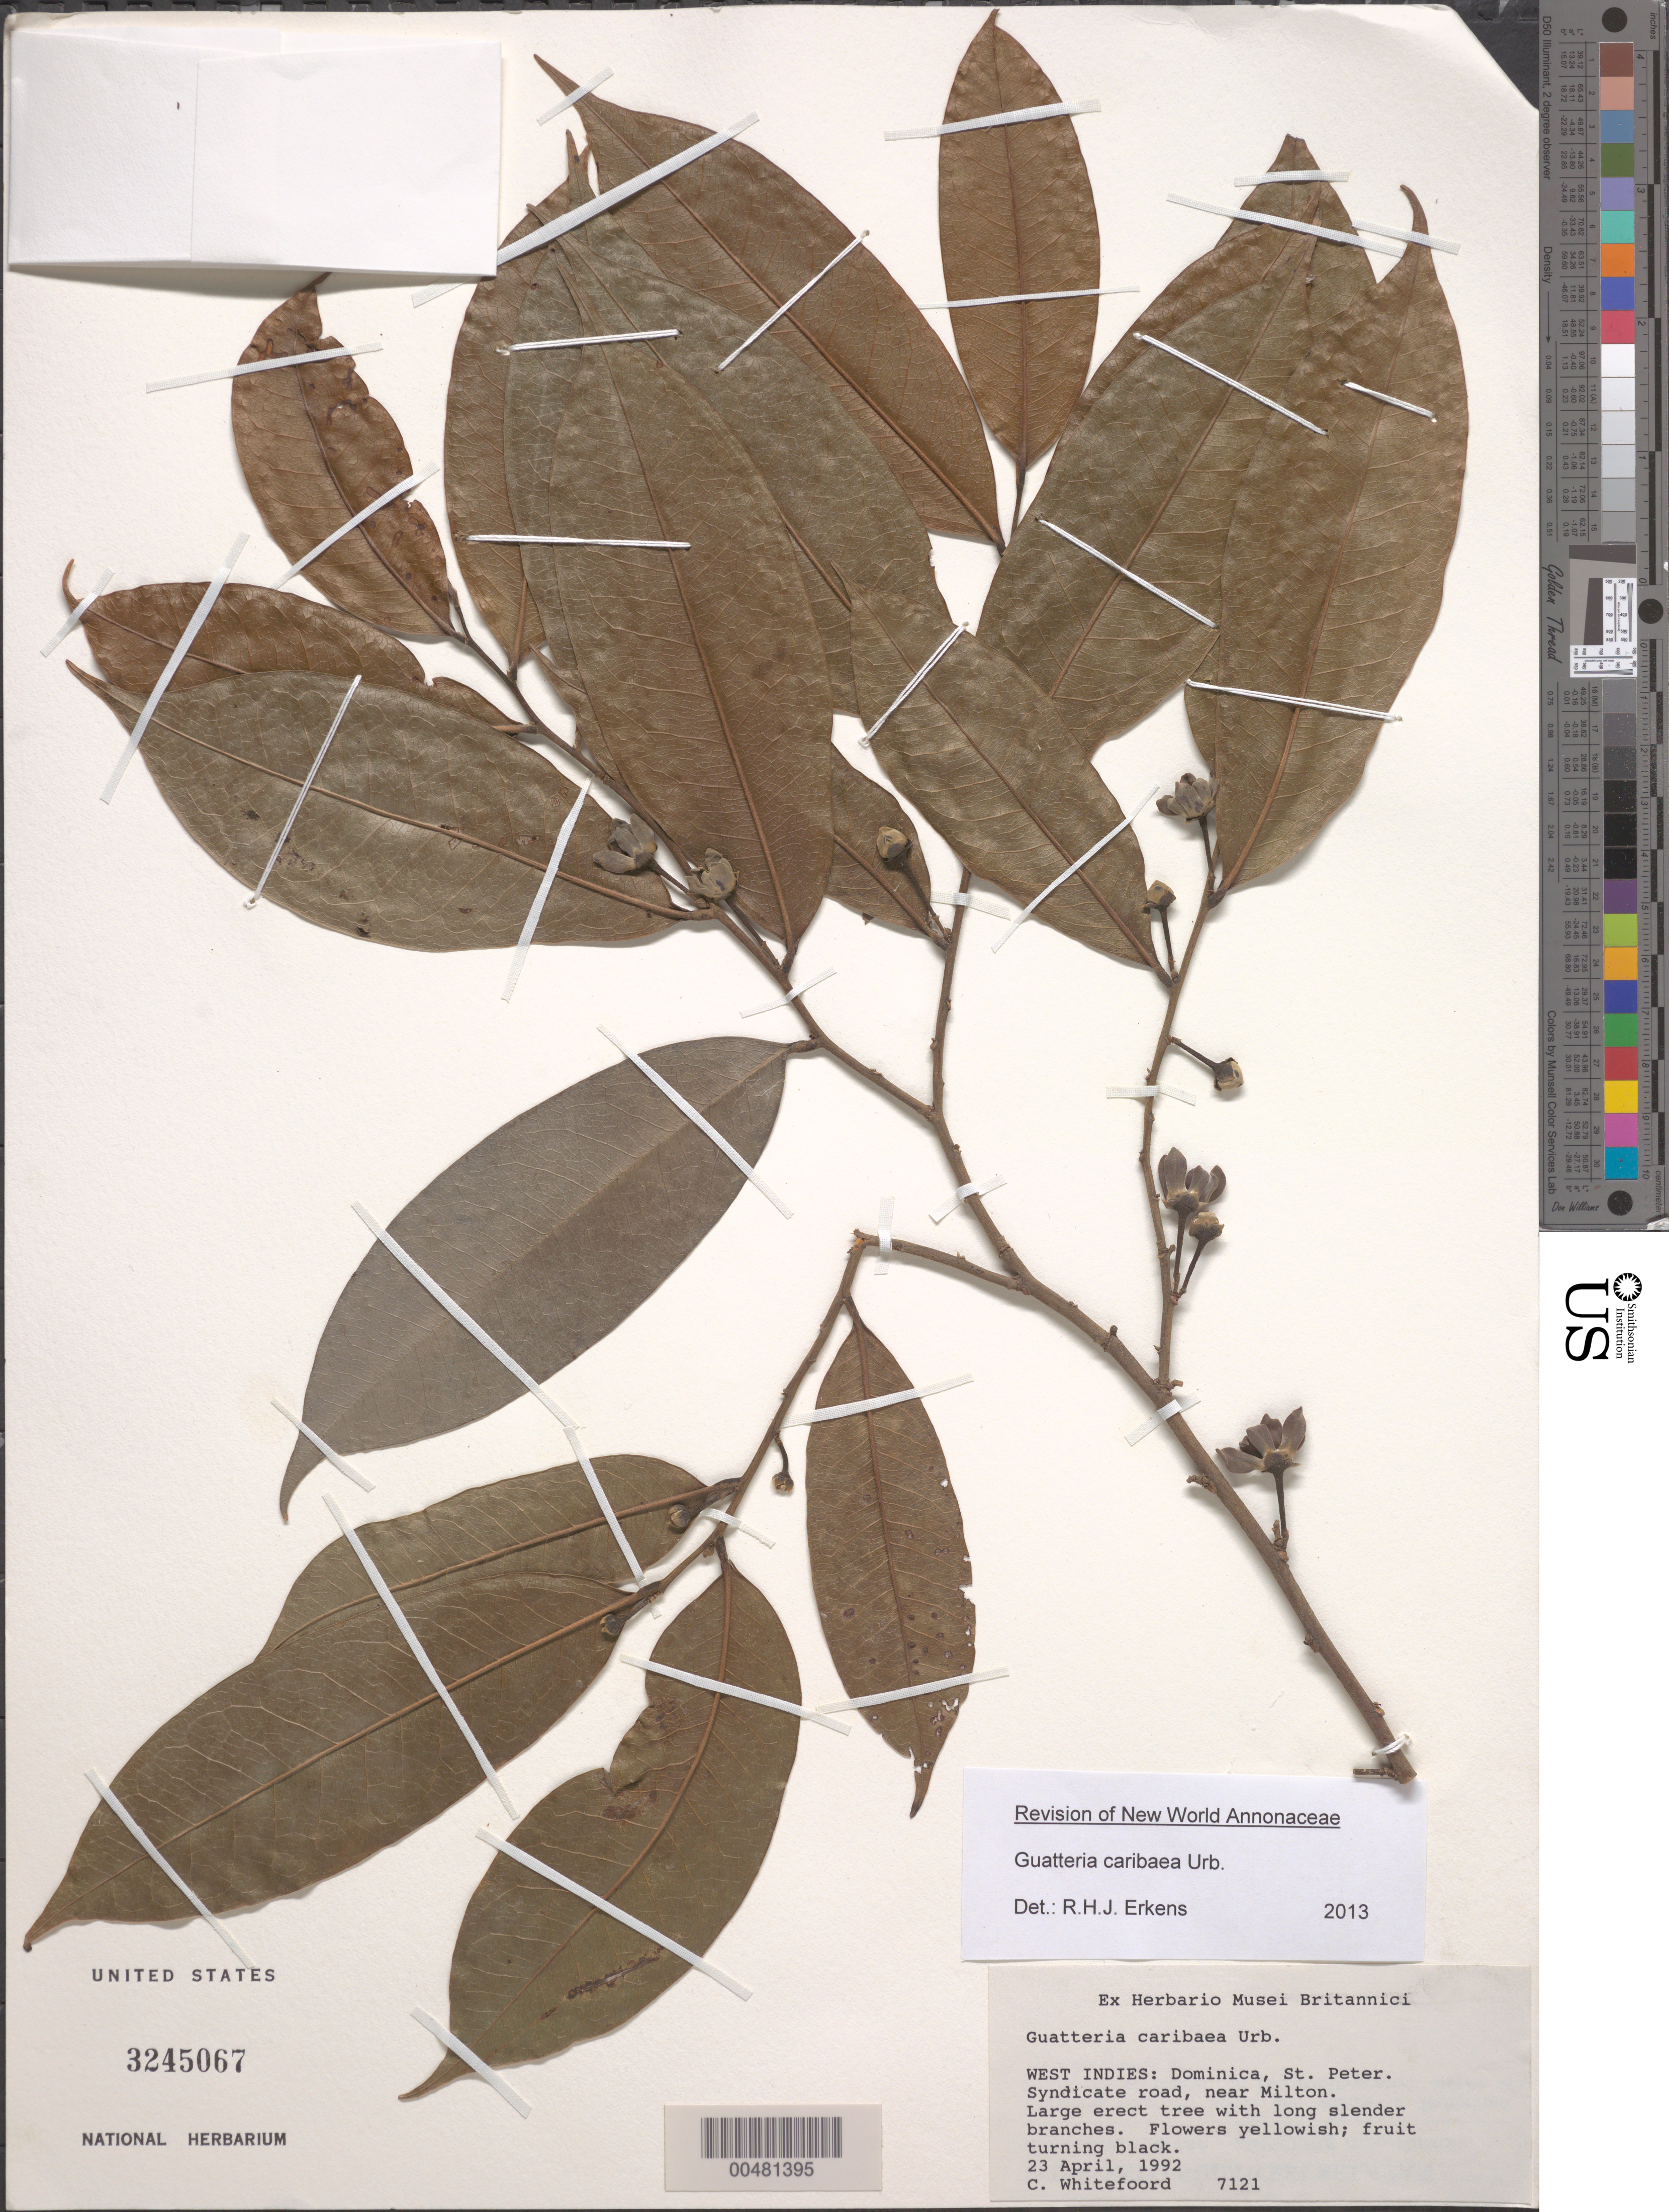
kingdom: Plantae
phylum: Tracheophyta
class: Magnoliopsida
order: Magnoliales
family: Annonaceae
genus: Guatteria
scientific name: Guatteria caribaea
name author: Urb.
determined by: Erkens, R. H. J.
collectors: C. Whitefoord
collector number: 7121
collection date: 1992-04-23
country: Dominica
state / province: St. Peter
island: Dominica I.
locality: Syndicate Road, near Milton.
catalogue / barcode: US 3245067